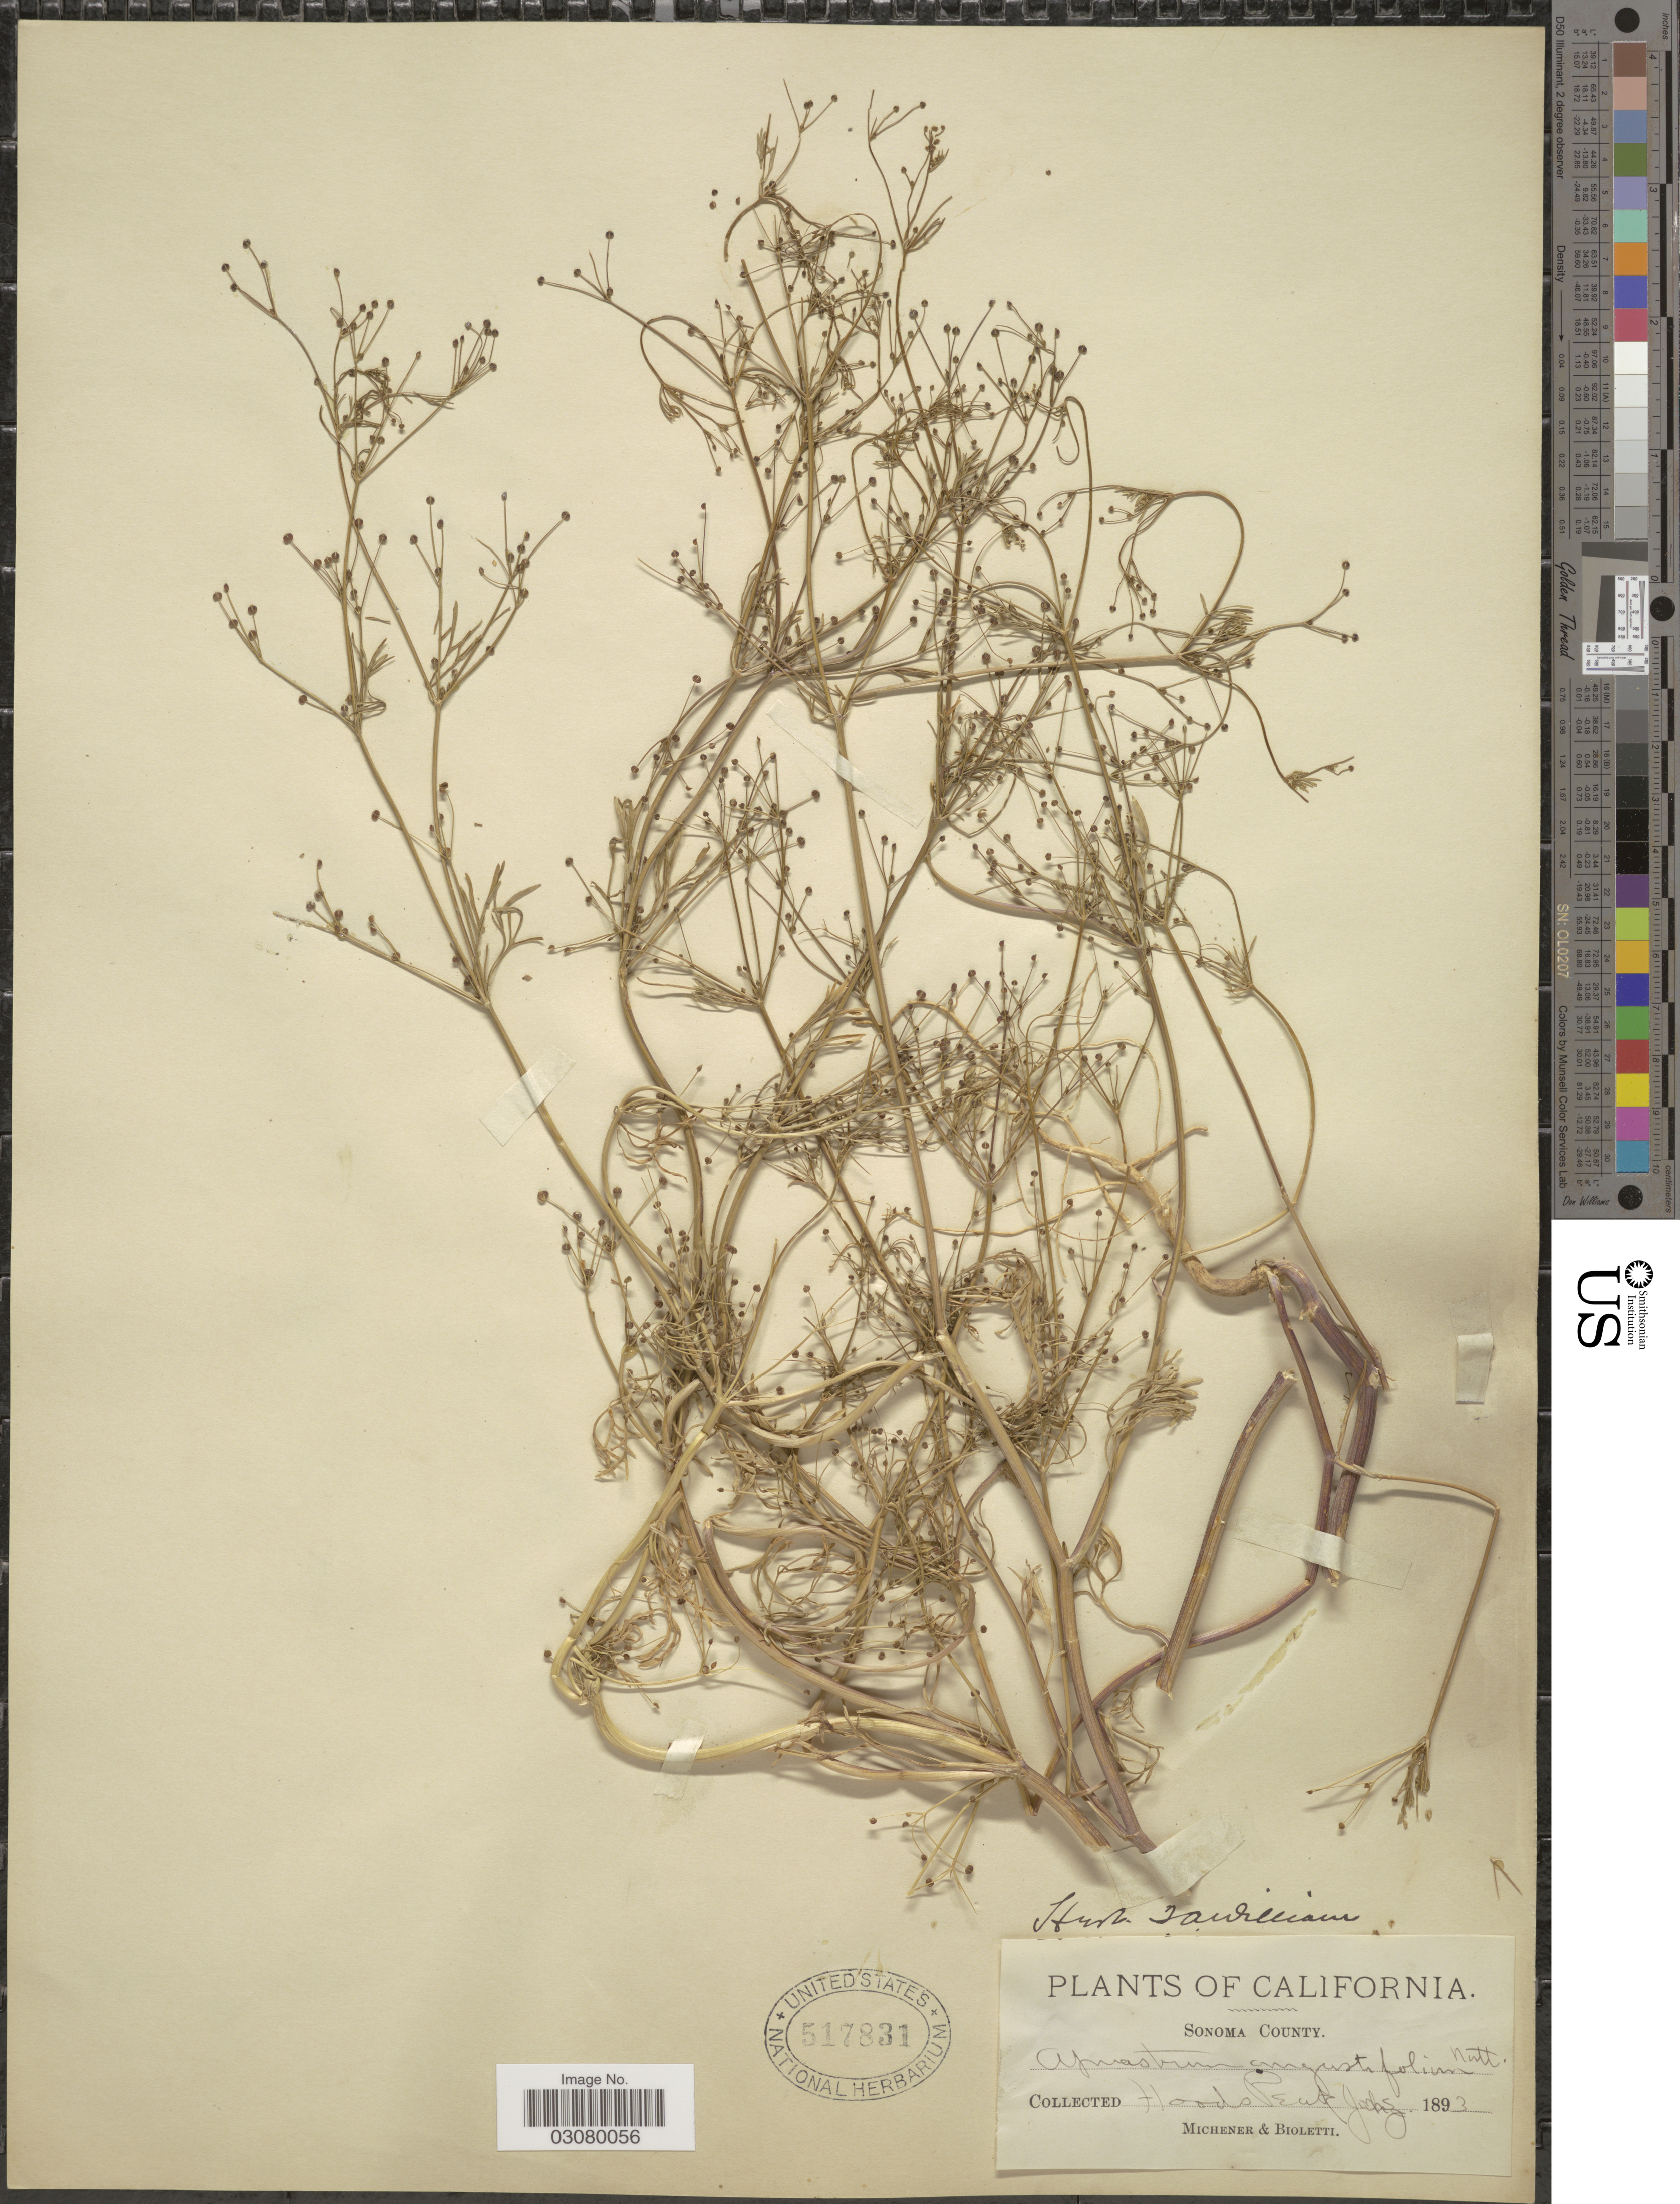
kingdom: Plantae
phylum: Tracheophyta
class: Magnoliopsida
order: Apiales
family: Apiaceae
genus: Apiastrum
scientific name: Apiastrum angustifolium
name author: Nutt.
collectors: -. Michener & -- Bioletti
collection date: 1893-07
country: United States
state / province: California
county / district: Sonoma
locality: Sonoma County, Hoods Peak.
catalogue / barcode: US 517831